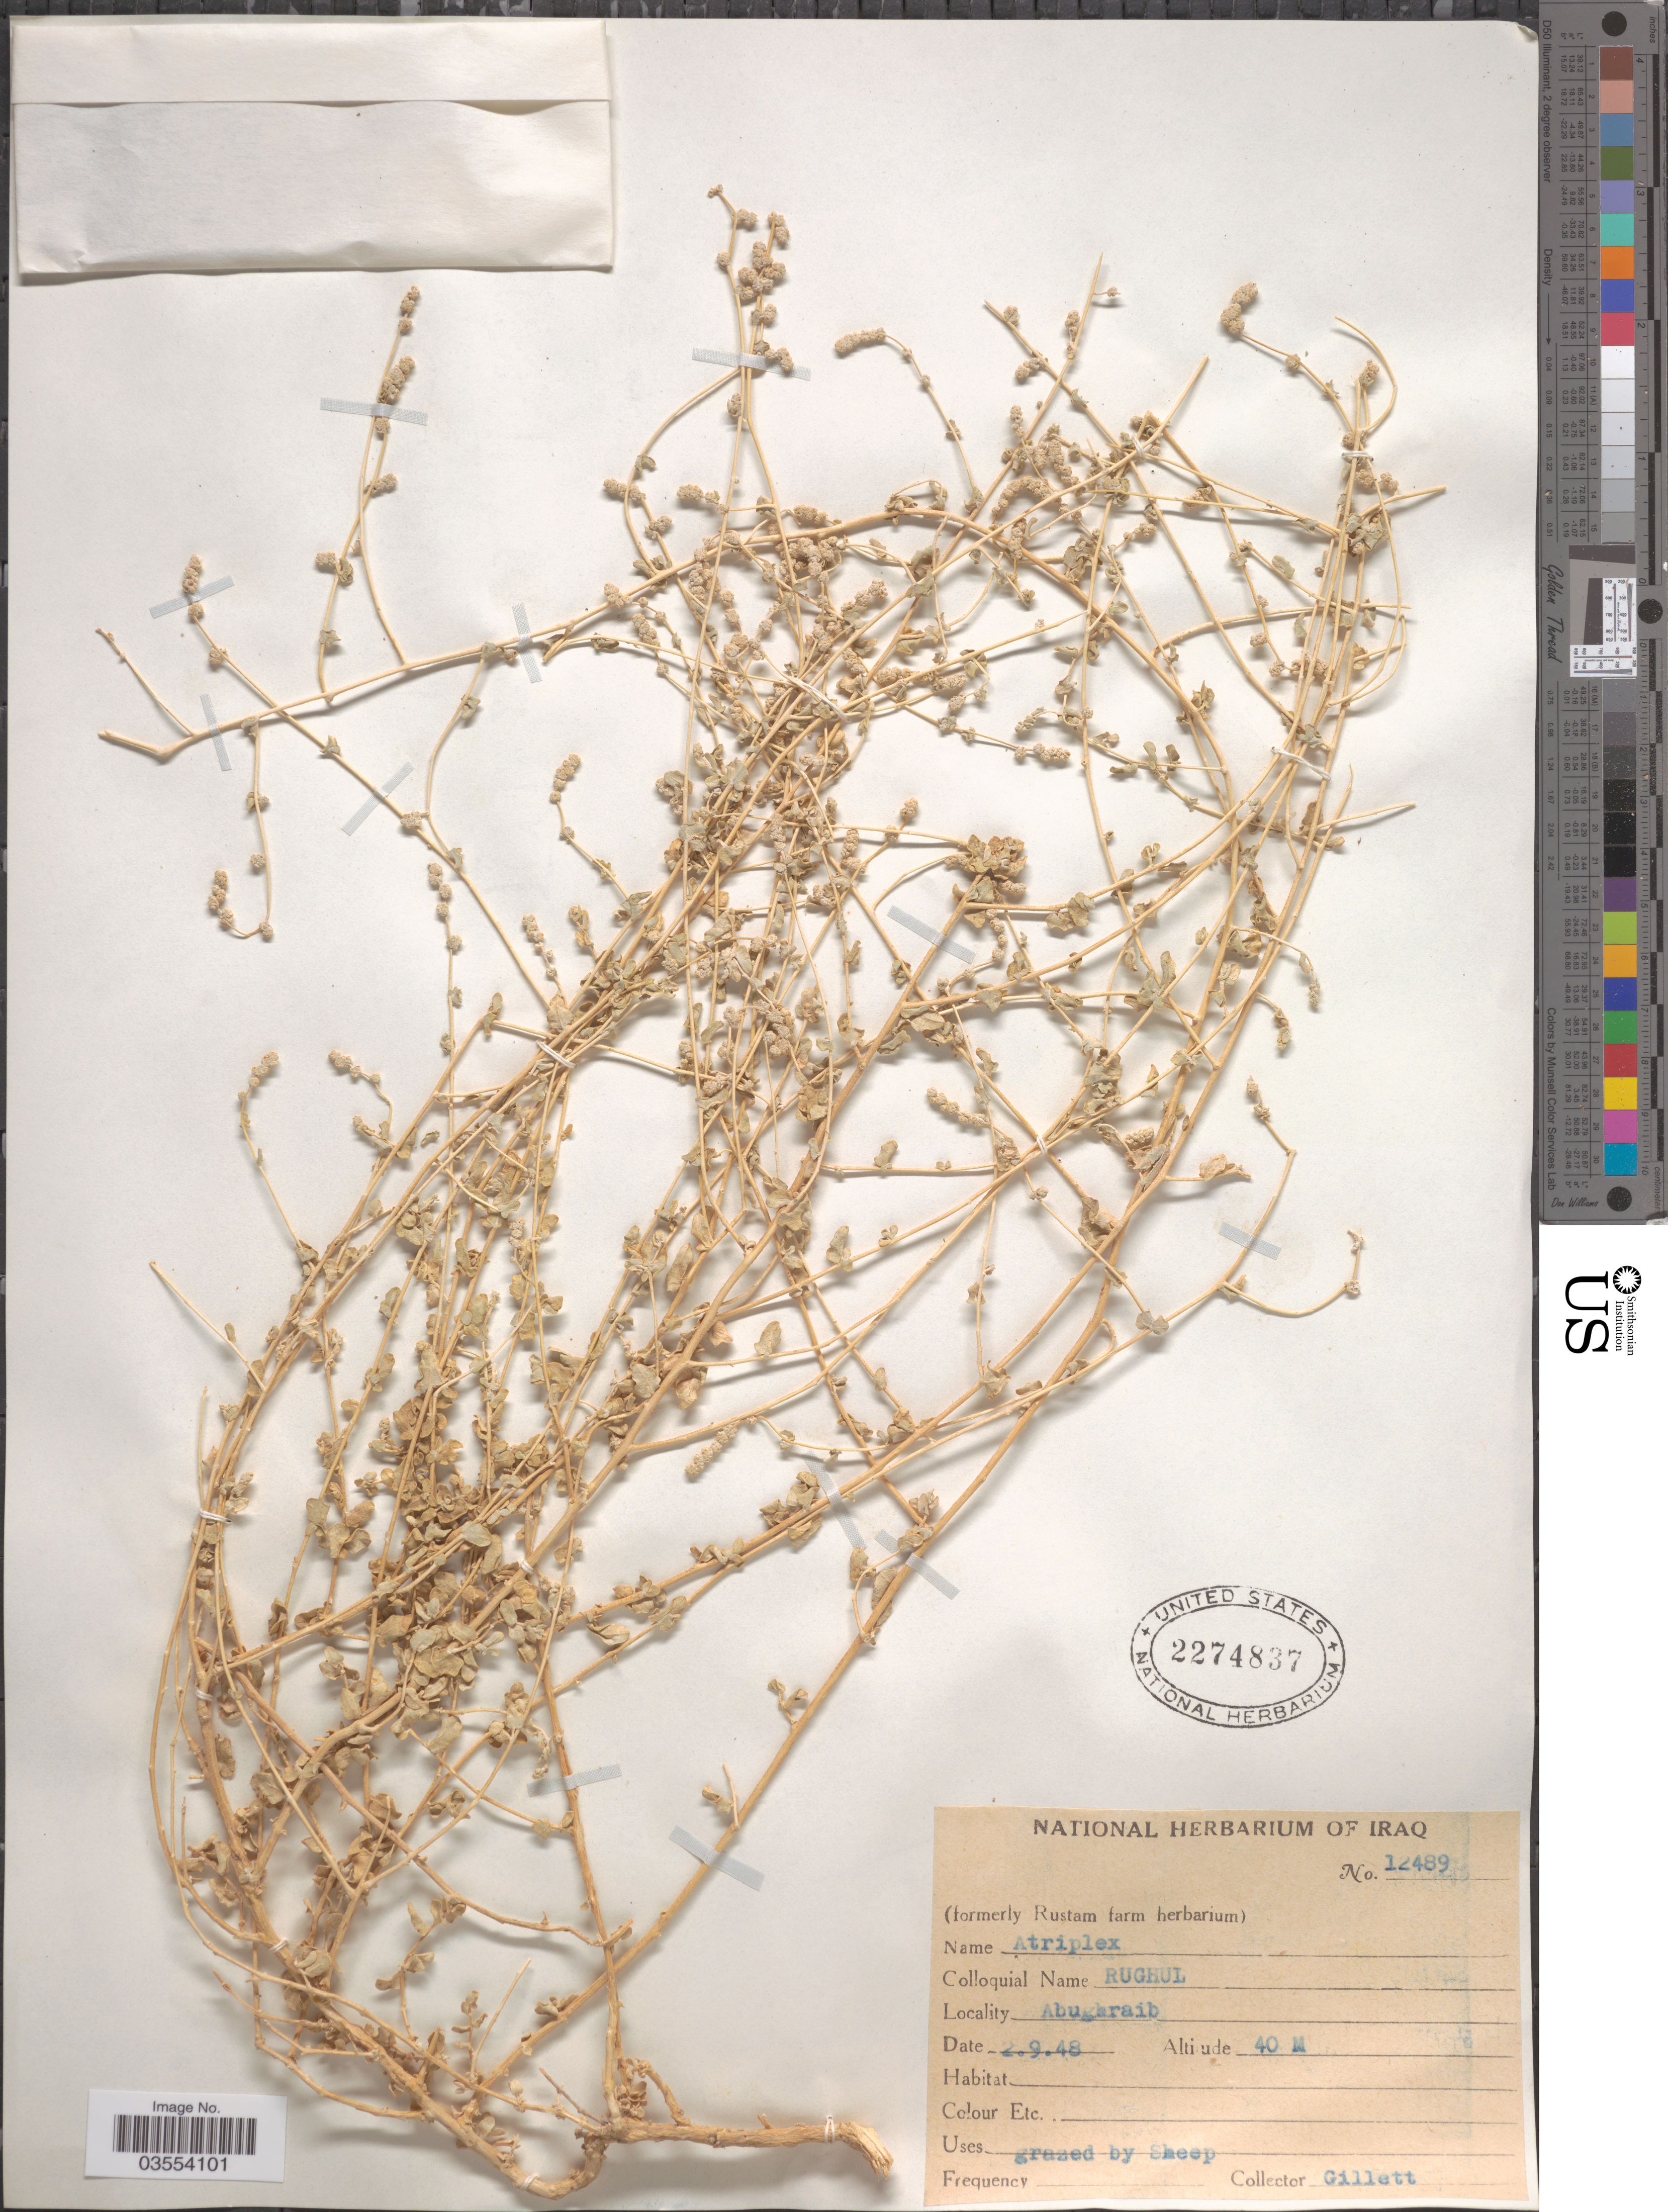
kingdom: Plantae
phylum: Tracheophyta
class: Magnoliopsida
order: Caryophyllales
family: Amaranthaceae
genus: Atriplex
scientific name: Atriplex sp.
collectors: Gillett, --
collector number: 12489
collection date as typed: Transcribed d/m/y: 2/9/48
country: Iraq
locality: Abughraib.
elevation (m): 40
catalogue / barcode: US 2274837